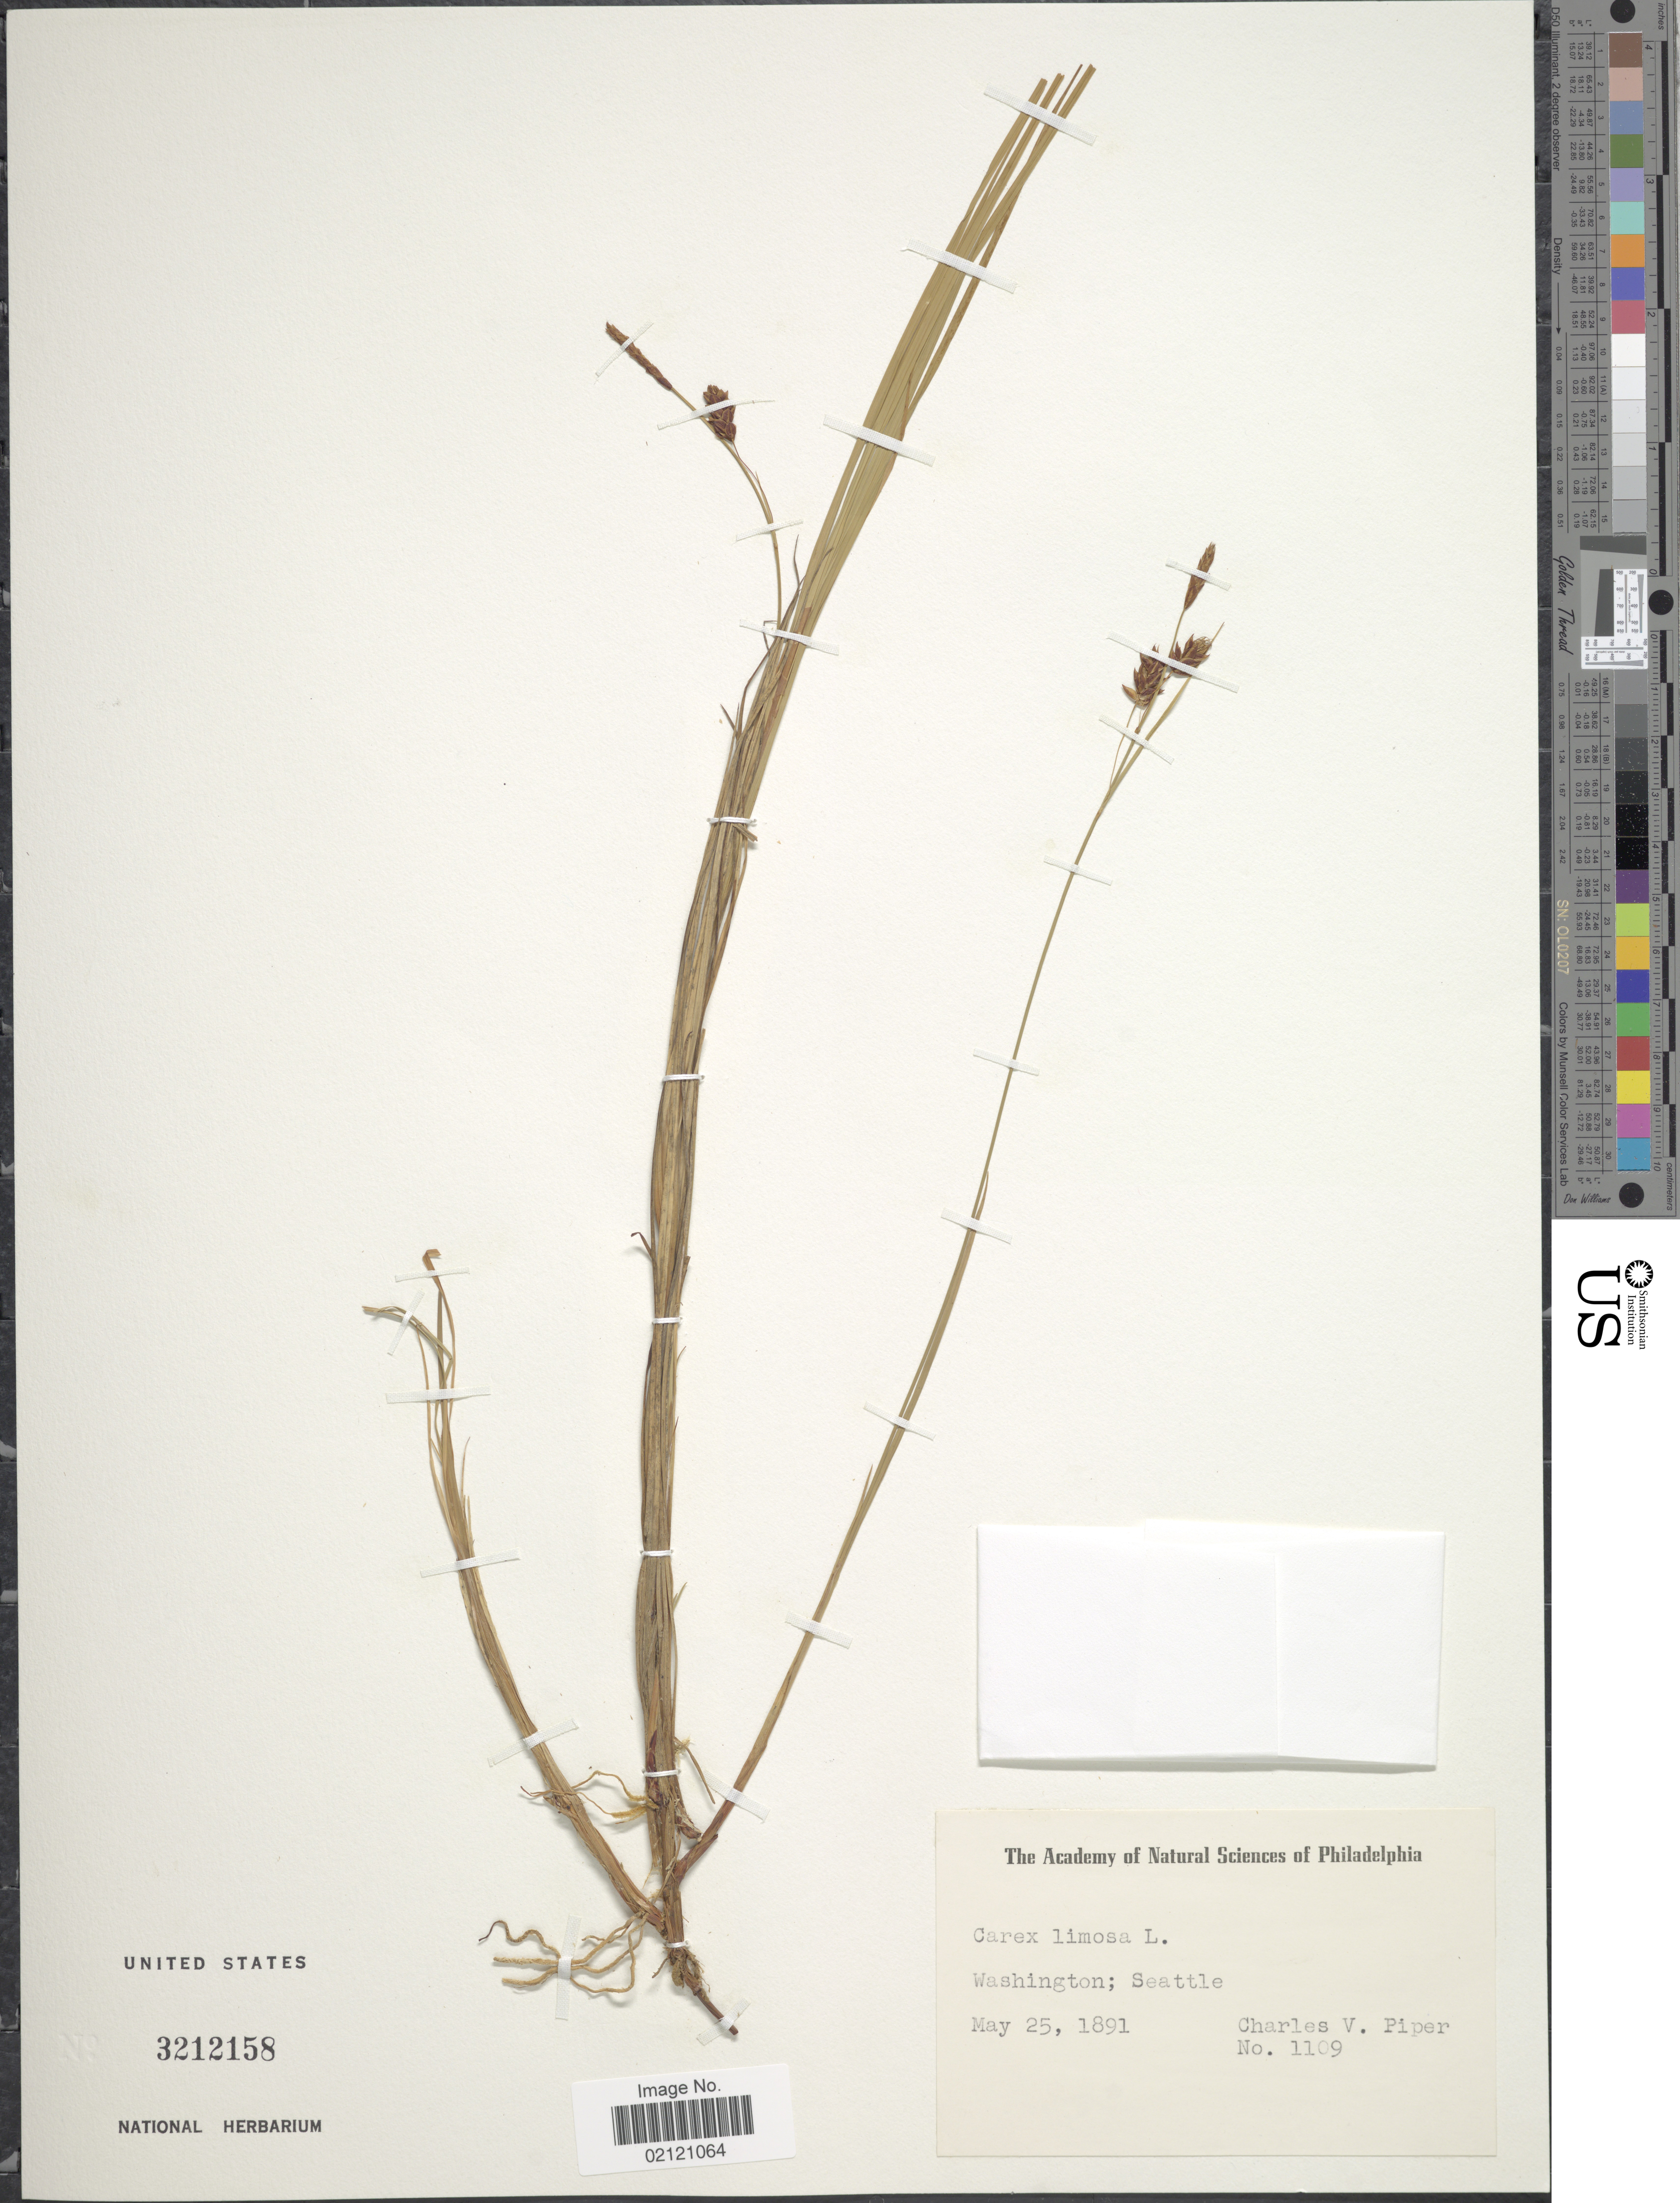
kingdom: Plantae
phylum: Tracheophyta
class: Liliopsida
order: Poales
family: Cyperaceae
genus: Carex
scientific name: Carex limosa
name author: L.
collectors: C. V. Piper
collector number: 1109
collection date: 1891-05-25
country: United States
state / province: Washington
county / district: King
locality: Seattle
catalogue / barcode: US 3212158